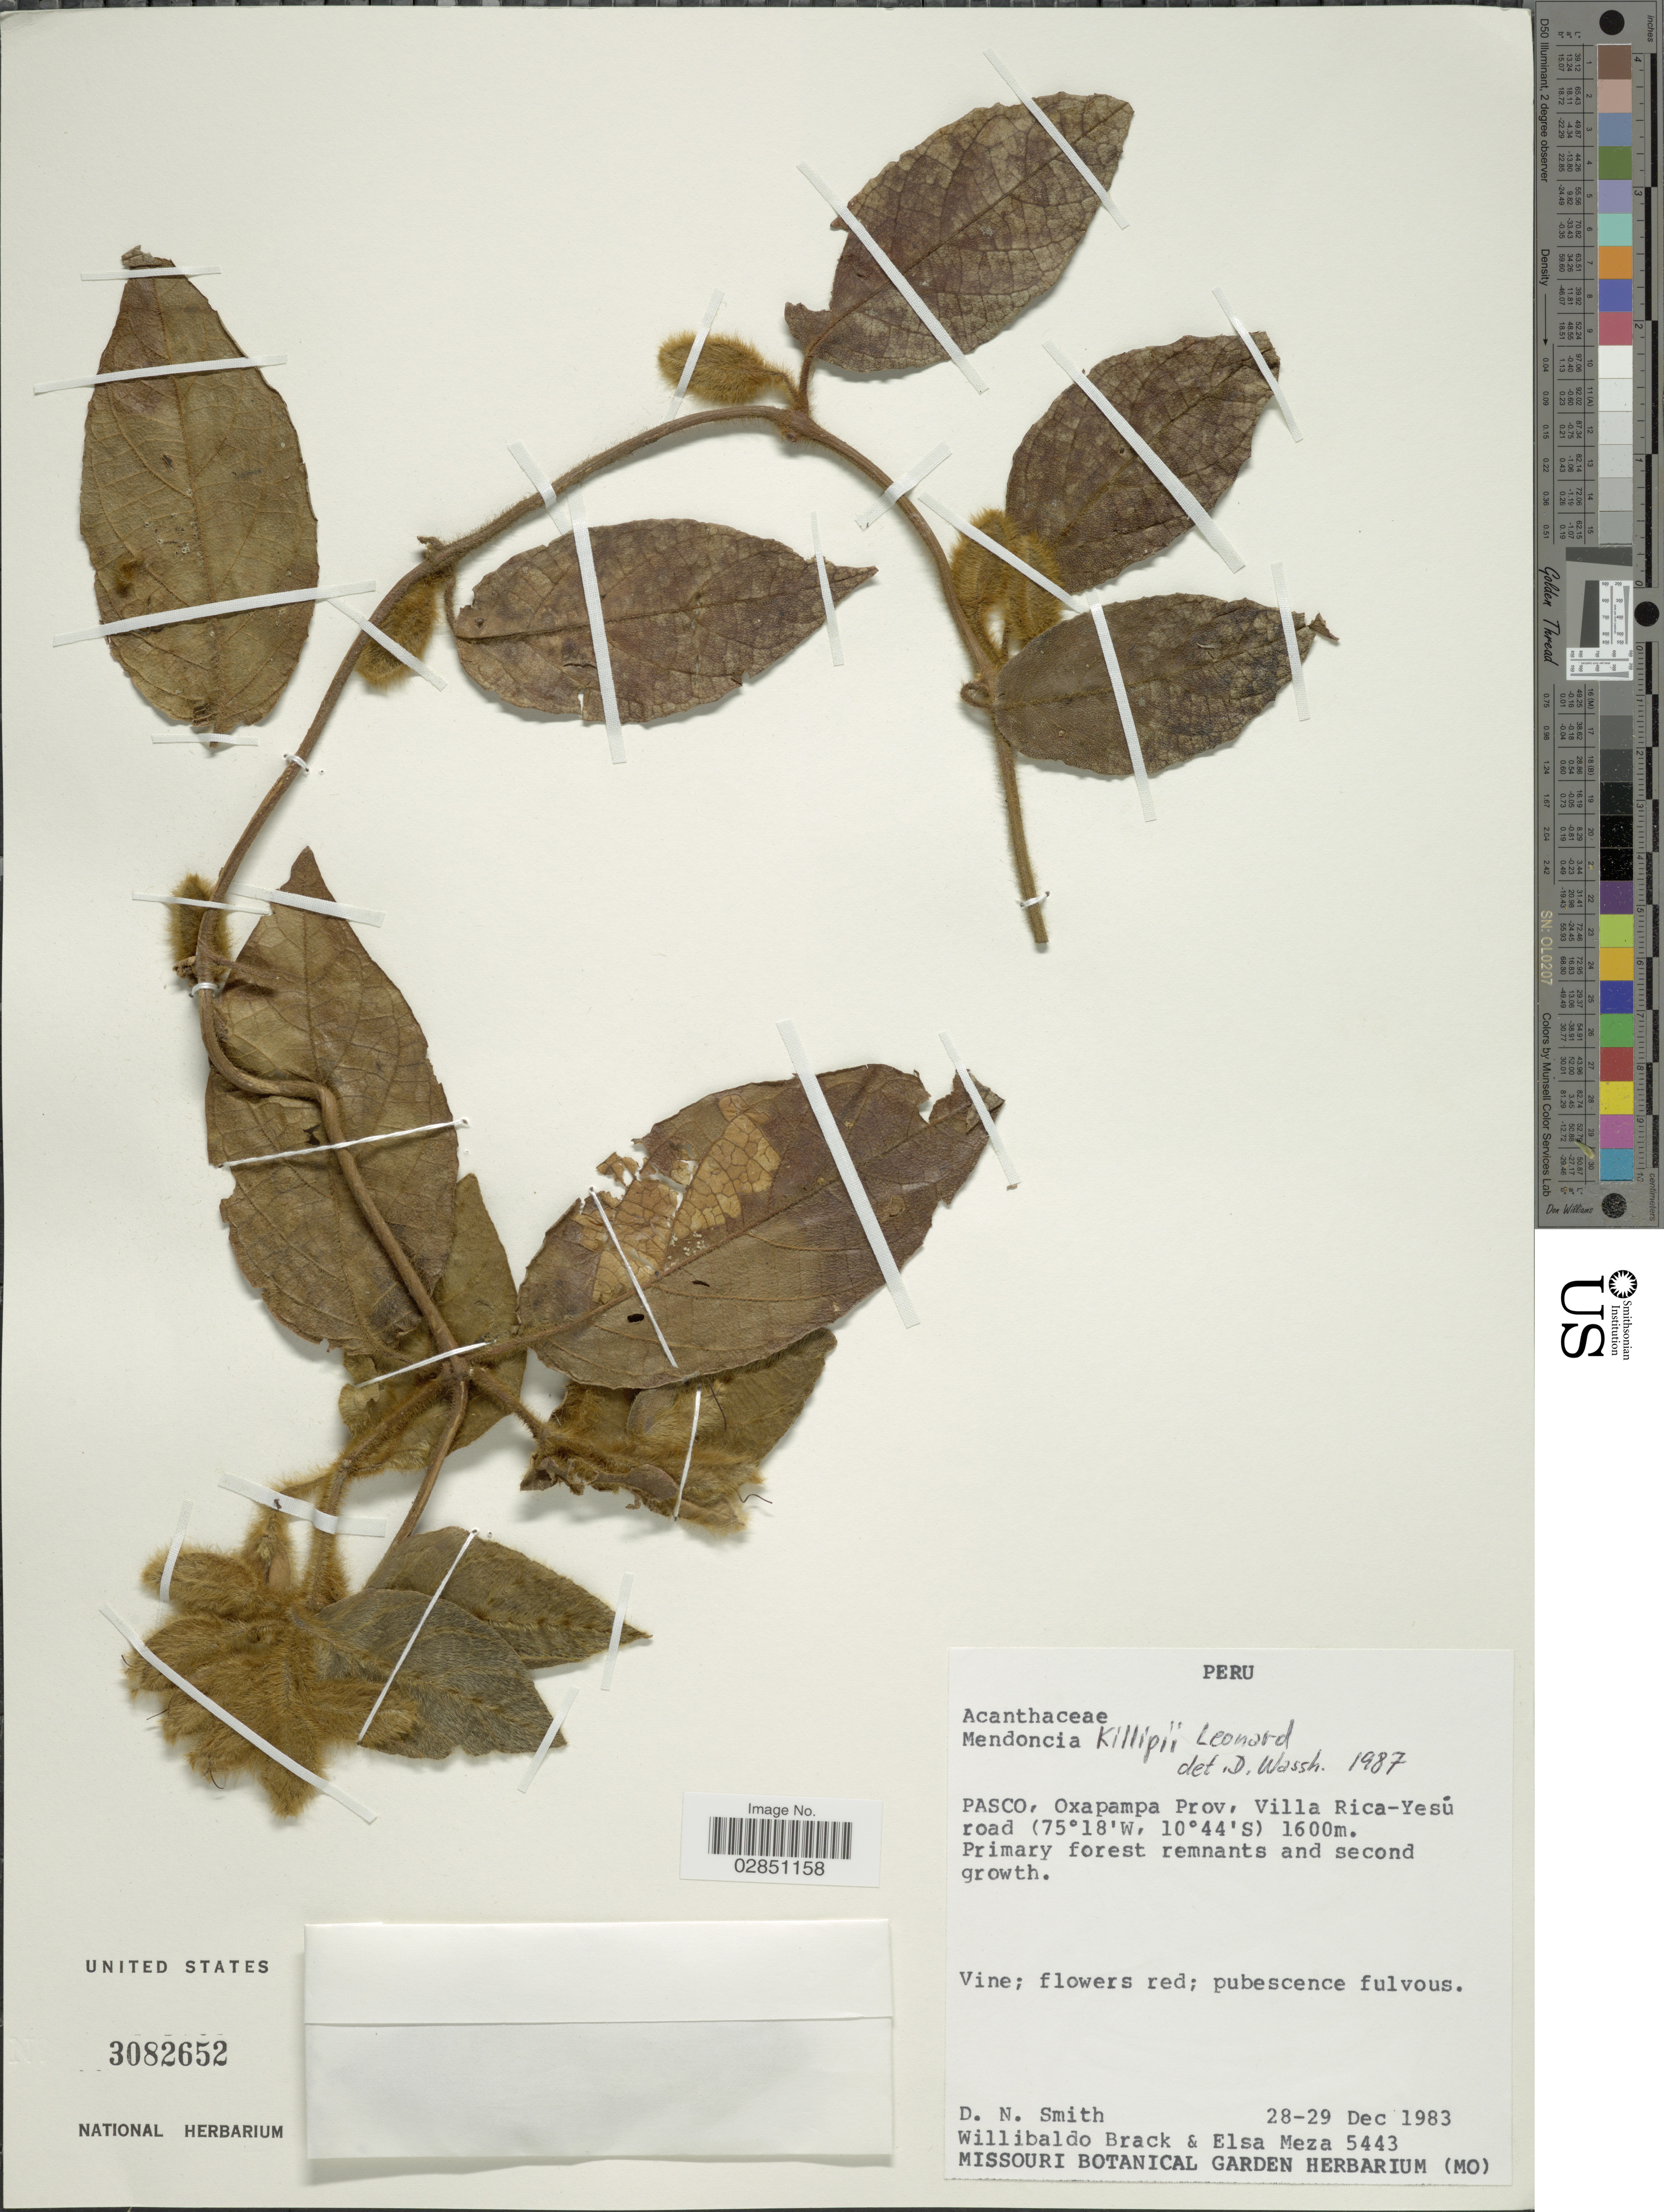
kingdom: Plantae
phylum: Tracheophyta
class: Magnoliopsida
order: Lamiales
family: Acanthaceae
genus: Mendoncia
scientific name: Mendoncia killipii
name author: Leonard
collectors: D. Smith, W. Brack & E. Meza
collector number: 5443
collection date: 1983-12-28/1983-12-29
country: Peru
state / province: Pasco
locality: Oxapampa Prov, Villa Rica-Yesú road.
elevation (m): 1600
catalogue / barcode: US 3082652